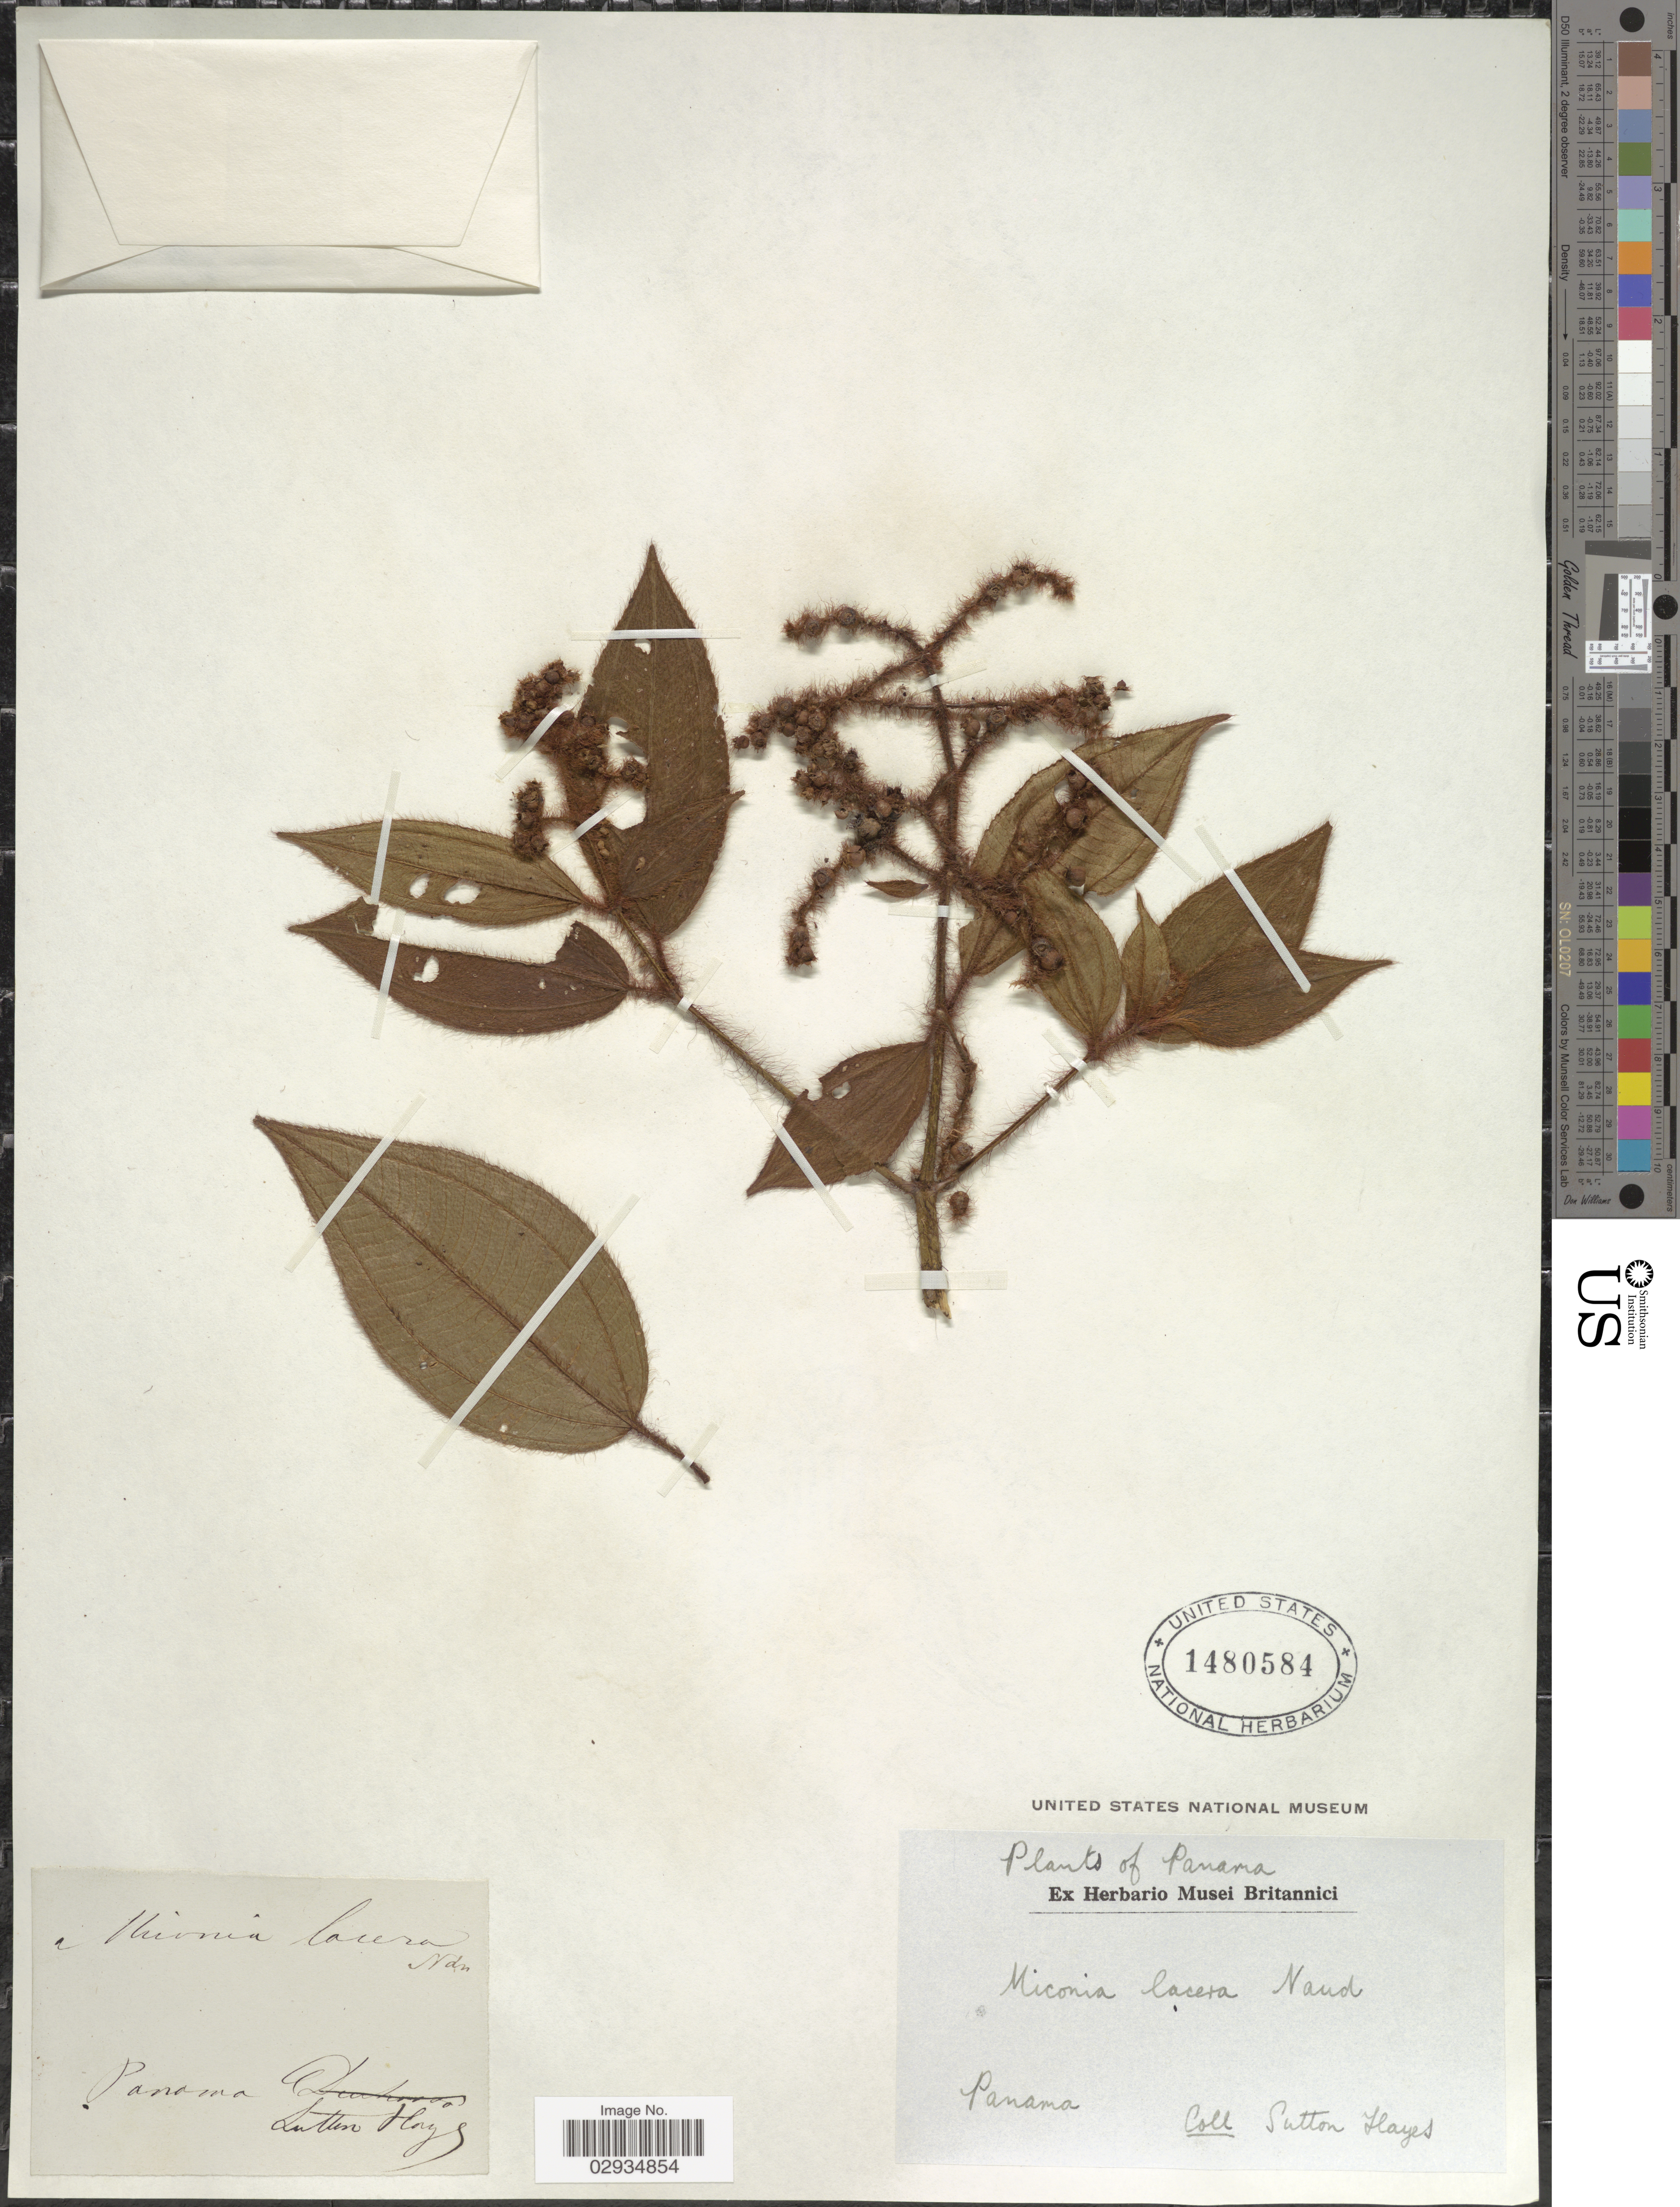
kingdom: Plantae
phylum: Tracheophyta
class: Magnoliopsida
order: Myrtales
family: Melastomataceae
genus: Miconia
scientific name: Miconia lacera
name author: (Bonpl.) Naudin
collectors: S. Hayes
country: Panama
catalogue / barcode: US 1480584